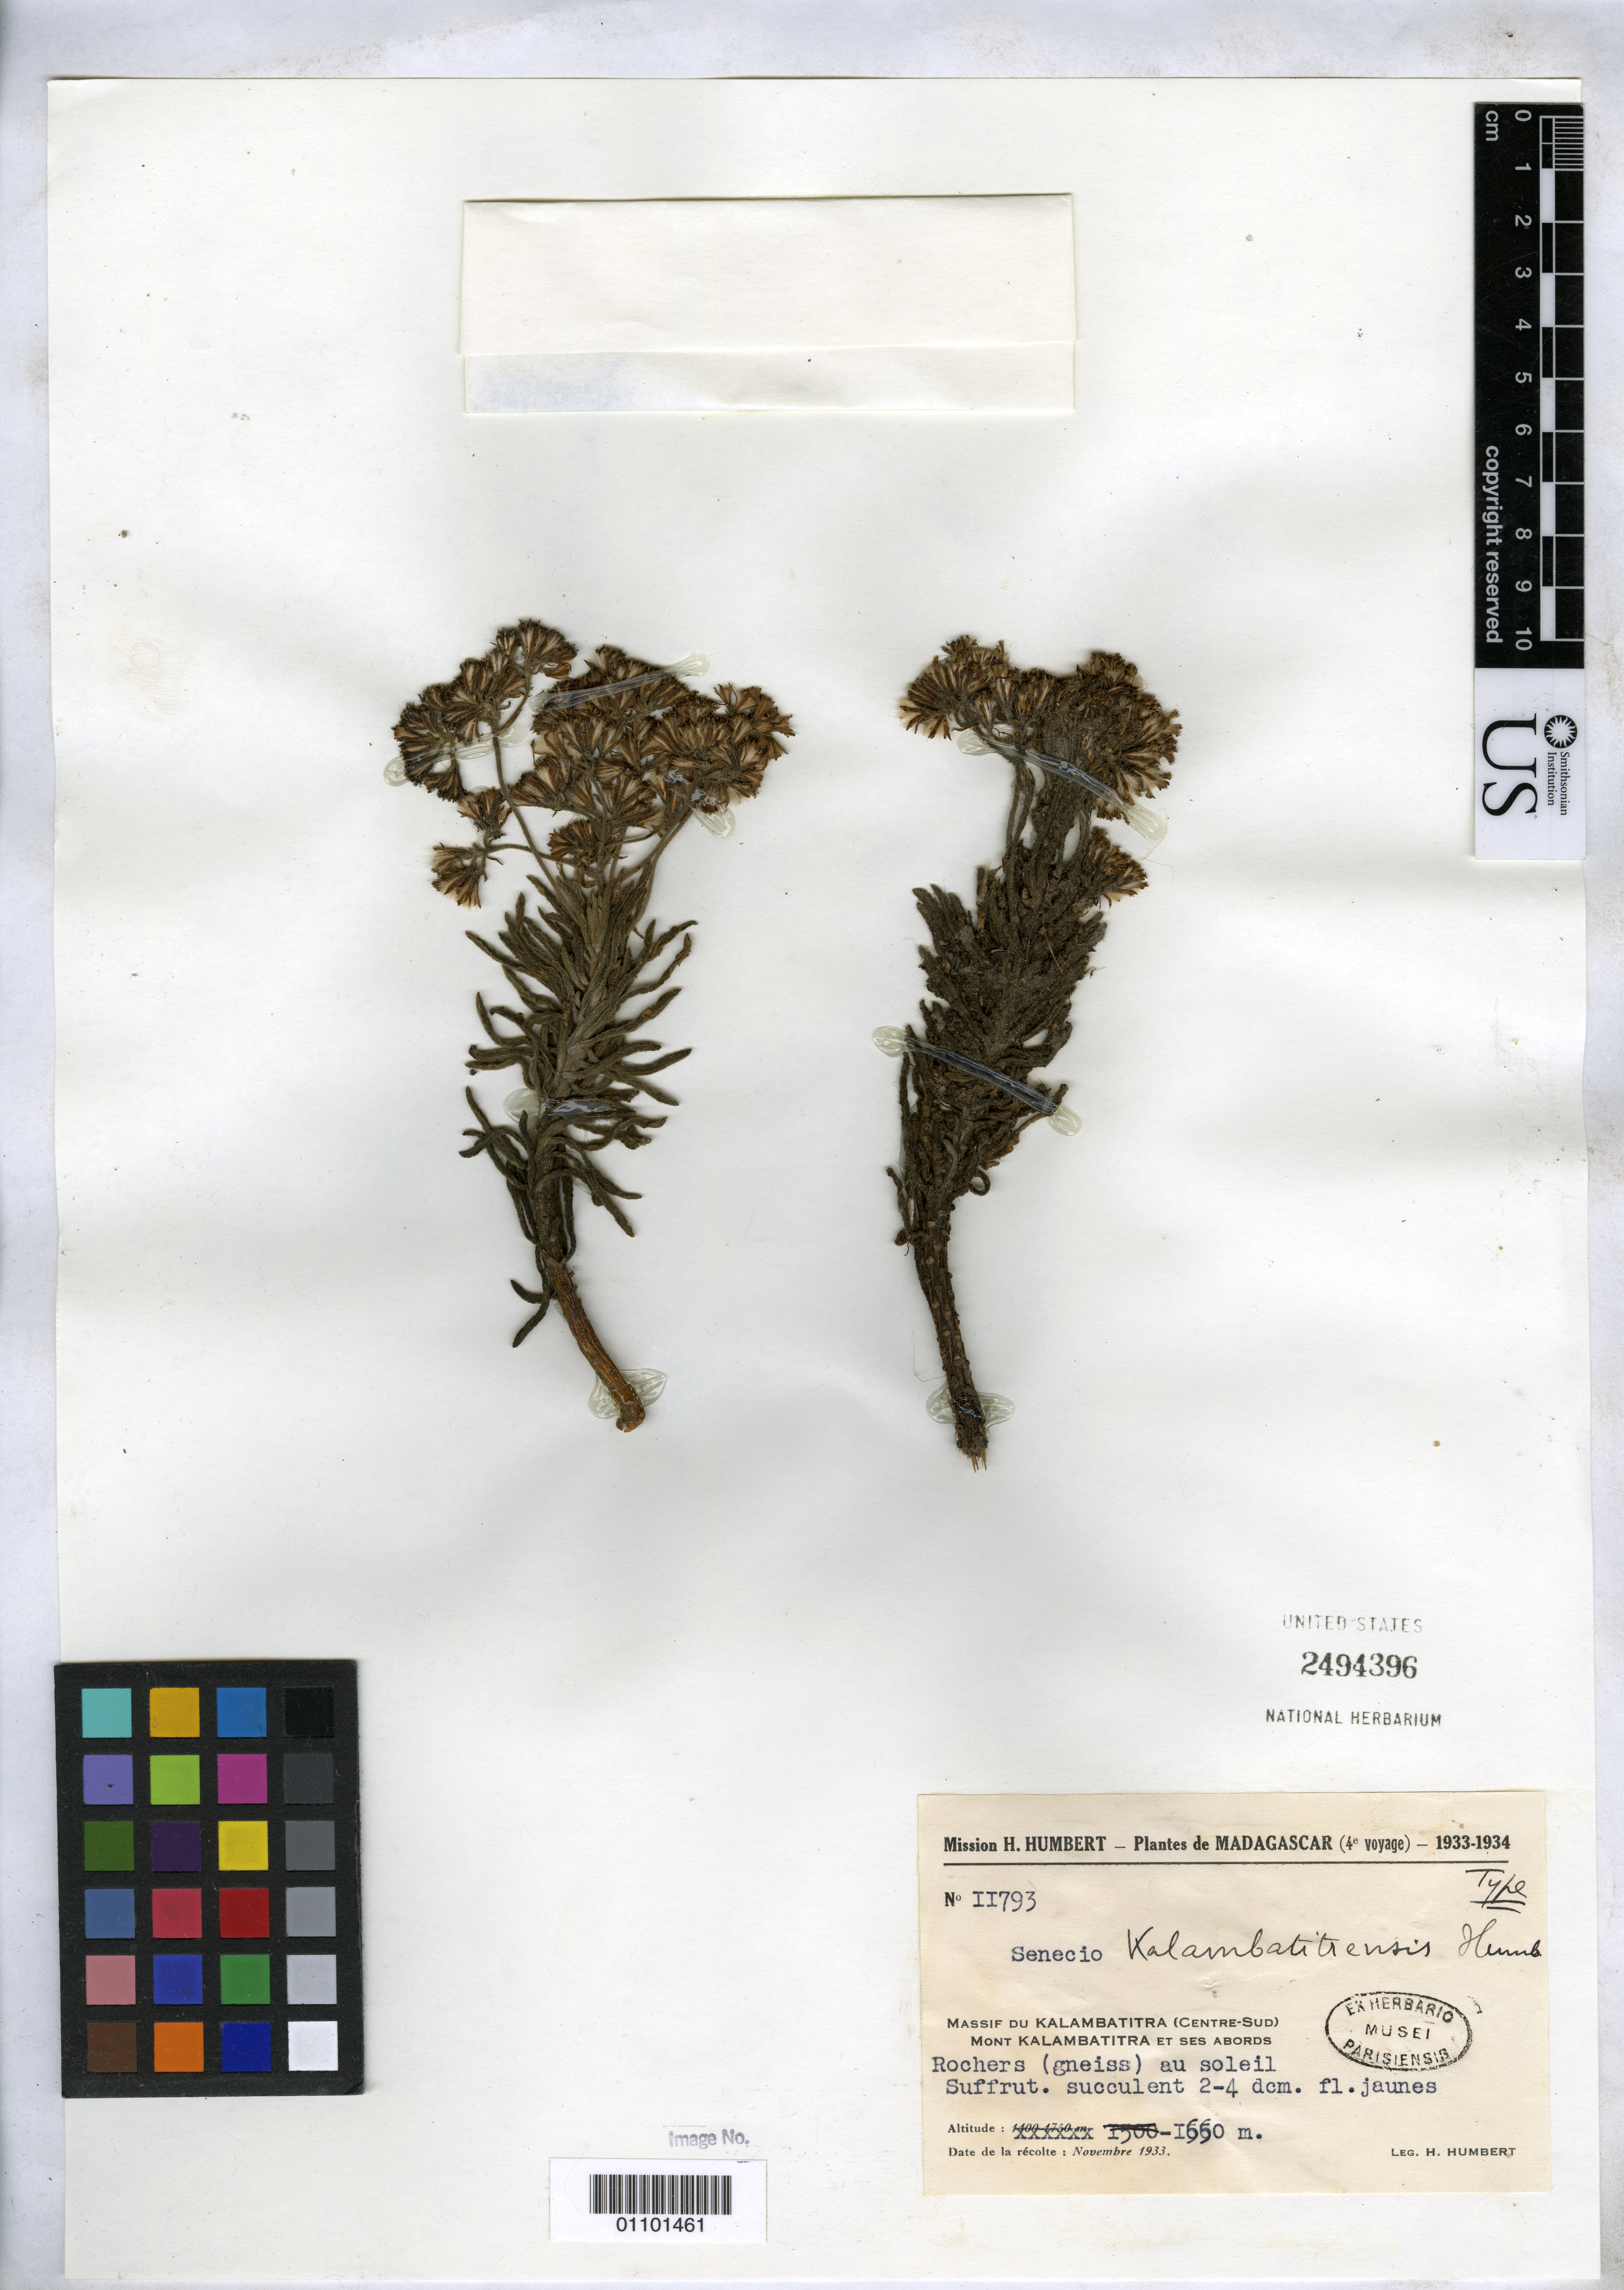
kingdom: Plantae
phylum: Tracheophyta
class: Magnoliopsida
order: Asterales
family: Asteraceae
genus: Senecio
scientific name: Senecio kalambatitrensis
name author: Humbert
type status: Isotype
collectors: H. Humbert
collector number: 11793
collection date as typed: Nov 1933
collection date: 1933-11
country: Madagascar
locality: Massif Du Kalambatitra(Centre-Sud). Mont Kalambatitra et ses abords.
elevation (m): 503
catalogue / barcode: US 2494396